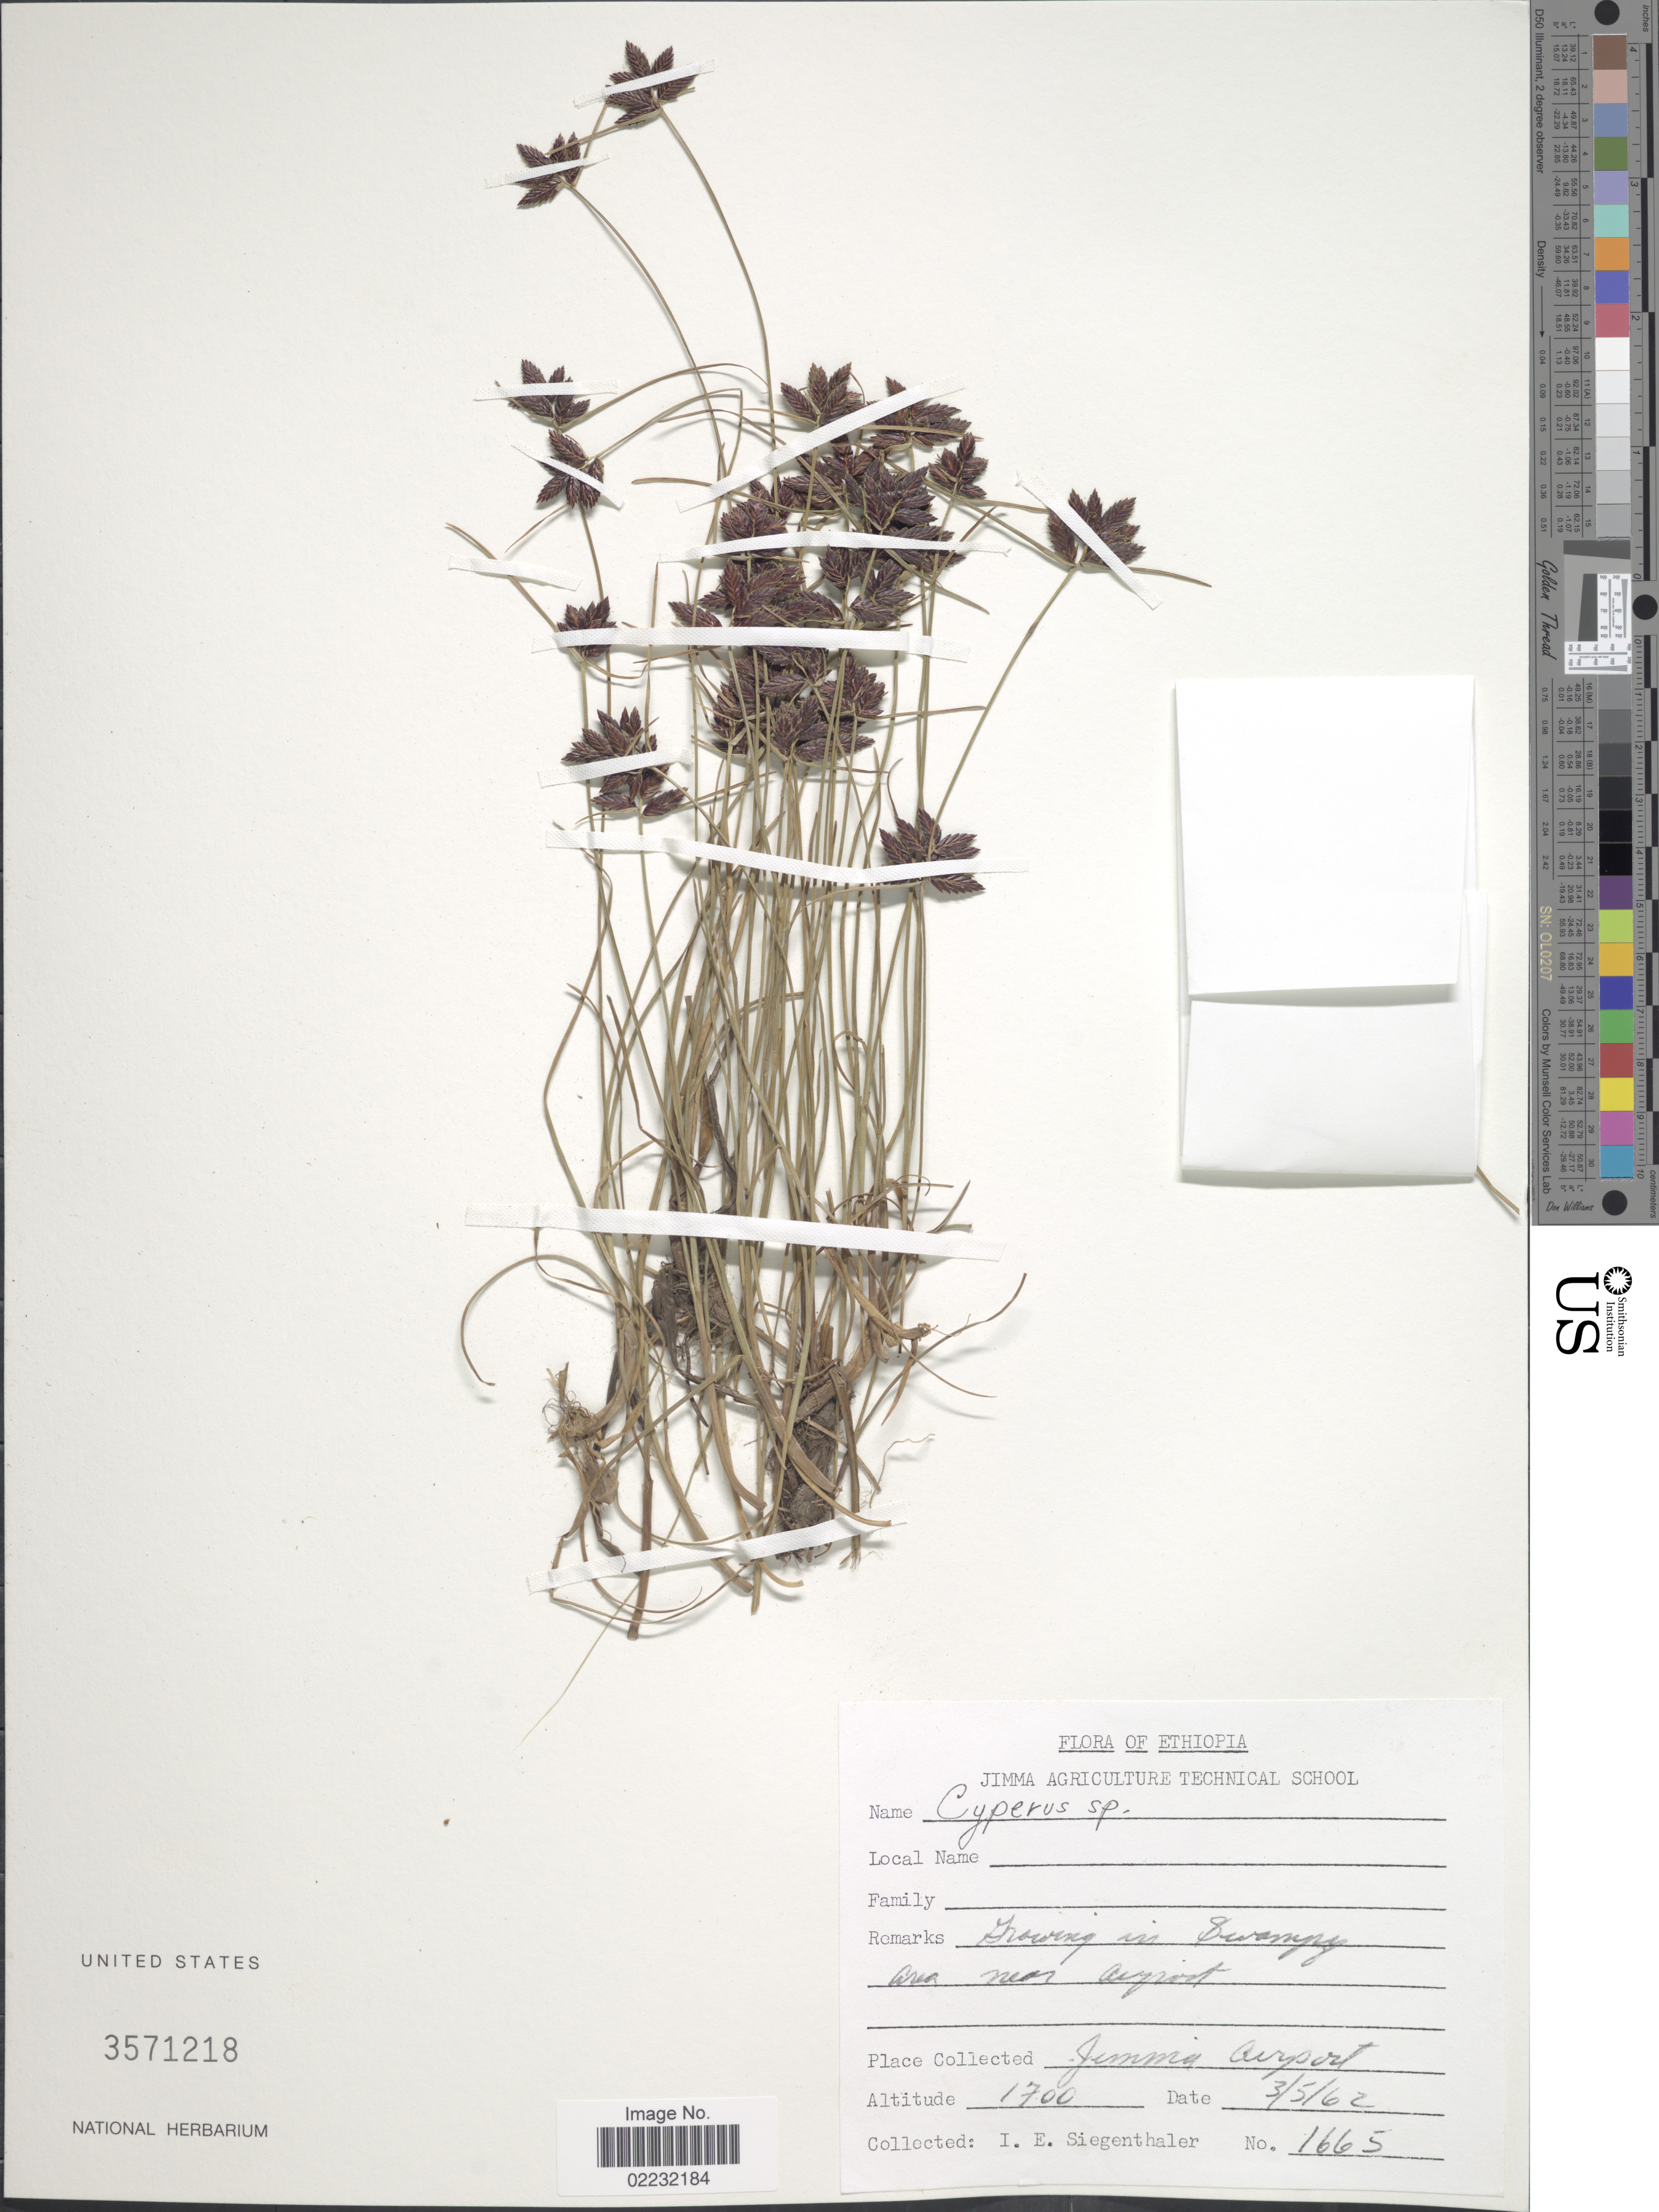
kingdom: Plantae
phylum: Tracheophyta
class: Liliopsida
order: Poales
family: Cyperaceae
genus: Cyperus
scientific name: Cyperus nigricans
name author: Steud.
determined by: Strong, Mark T., (BOT), Smithsonian Institution - National Museum of Natural History (UNITED STATES)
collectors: I. Siegenthaler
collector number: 1665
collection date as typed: Transcribed d/m/y: 3/5/62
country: Ethiopia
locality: Growing in swampy area near airport, Jimma Airport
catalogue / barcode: US 3571218